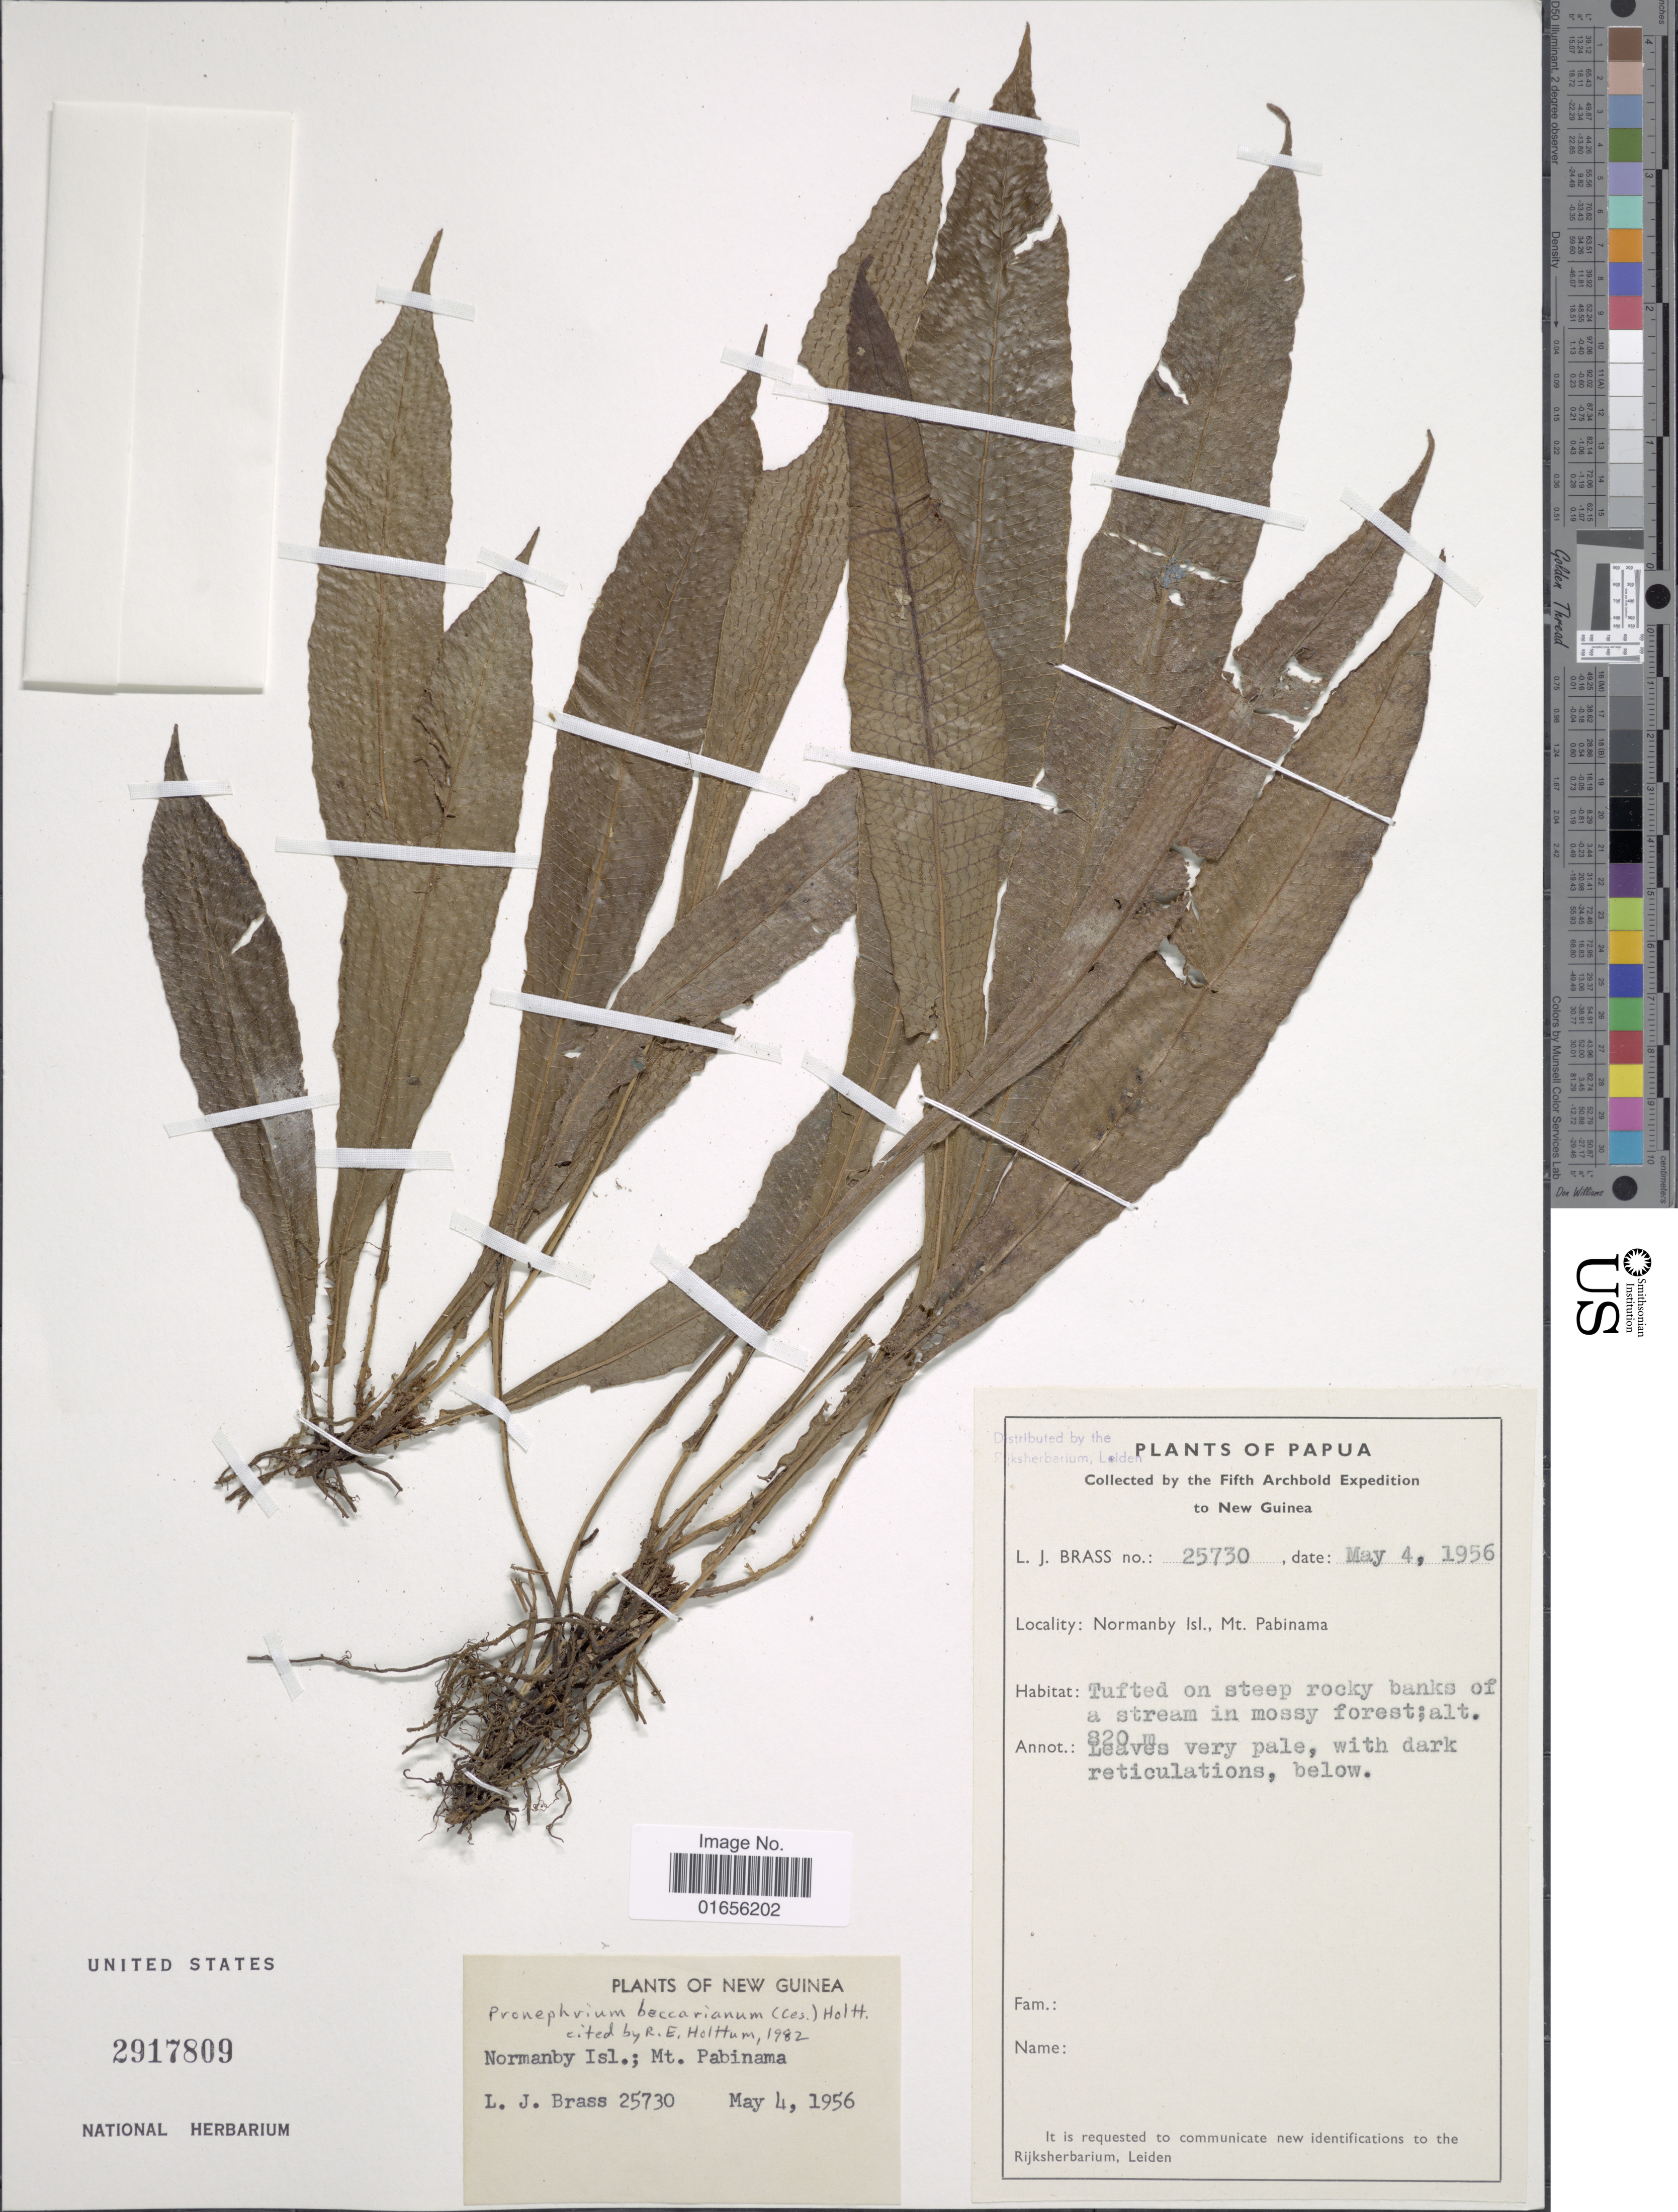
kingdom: Plantae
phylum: Tracheophyta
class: Polypodiopsida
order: Polypodiales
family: Thelypteridaceae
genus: Pronephrium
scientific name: Pronephrium beccarianum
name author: (Ces.) Holttum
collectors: L. J. Brass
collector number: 25730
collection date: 1956-05-04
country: Papua New Guinea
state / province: Milne Bay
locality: Papua New Guinea, Normanby Isl., Mt. Pabinama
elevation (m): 820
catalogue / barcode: US 2917809